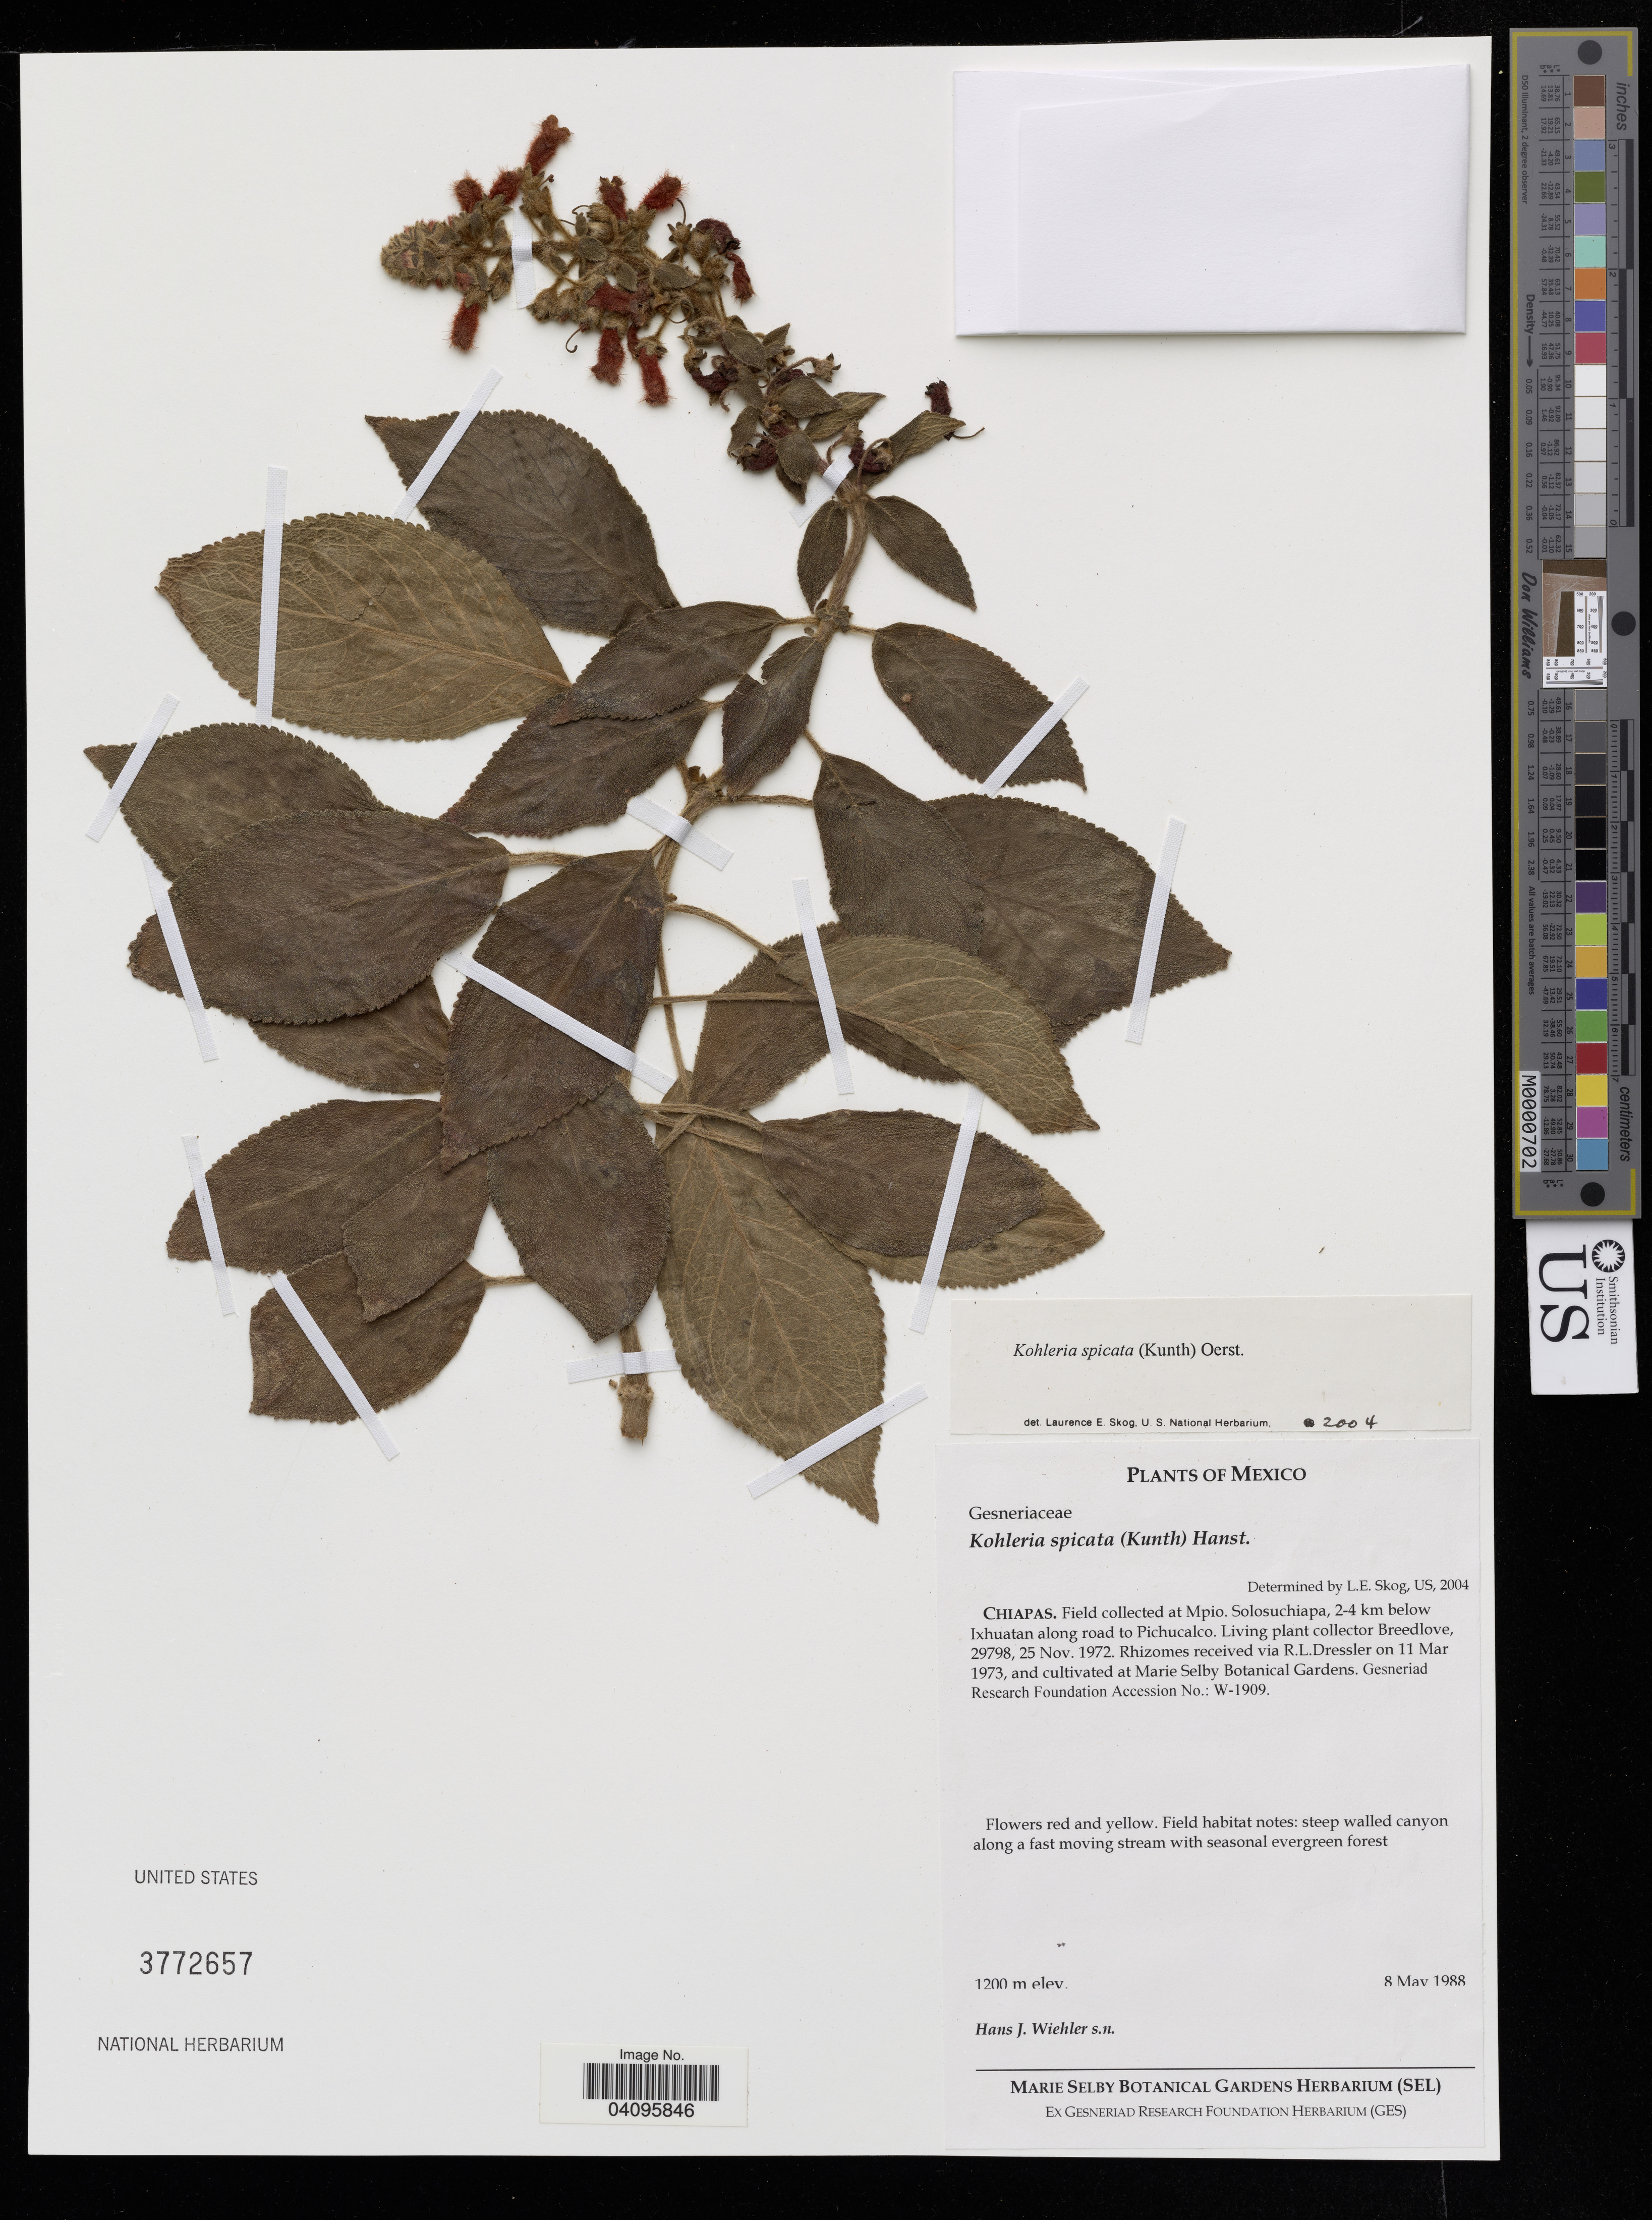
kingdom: Plantae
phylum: Tracheophyta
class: Magnoliopsida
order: Lamiales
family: Gesneriaceae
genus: Kohleria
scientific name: Kohleria spicata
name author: (Kunth) Oerst.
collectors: D. E. Breedlove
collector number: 29798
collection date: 1972-11-25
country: United States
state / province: Florida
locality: Marie Selby Botanical Gardens.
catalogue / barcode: US 3772657